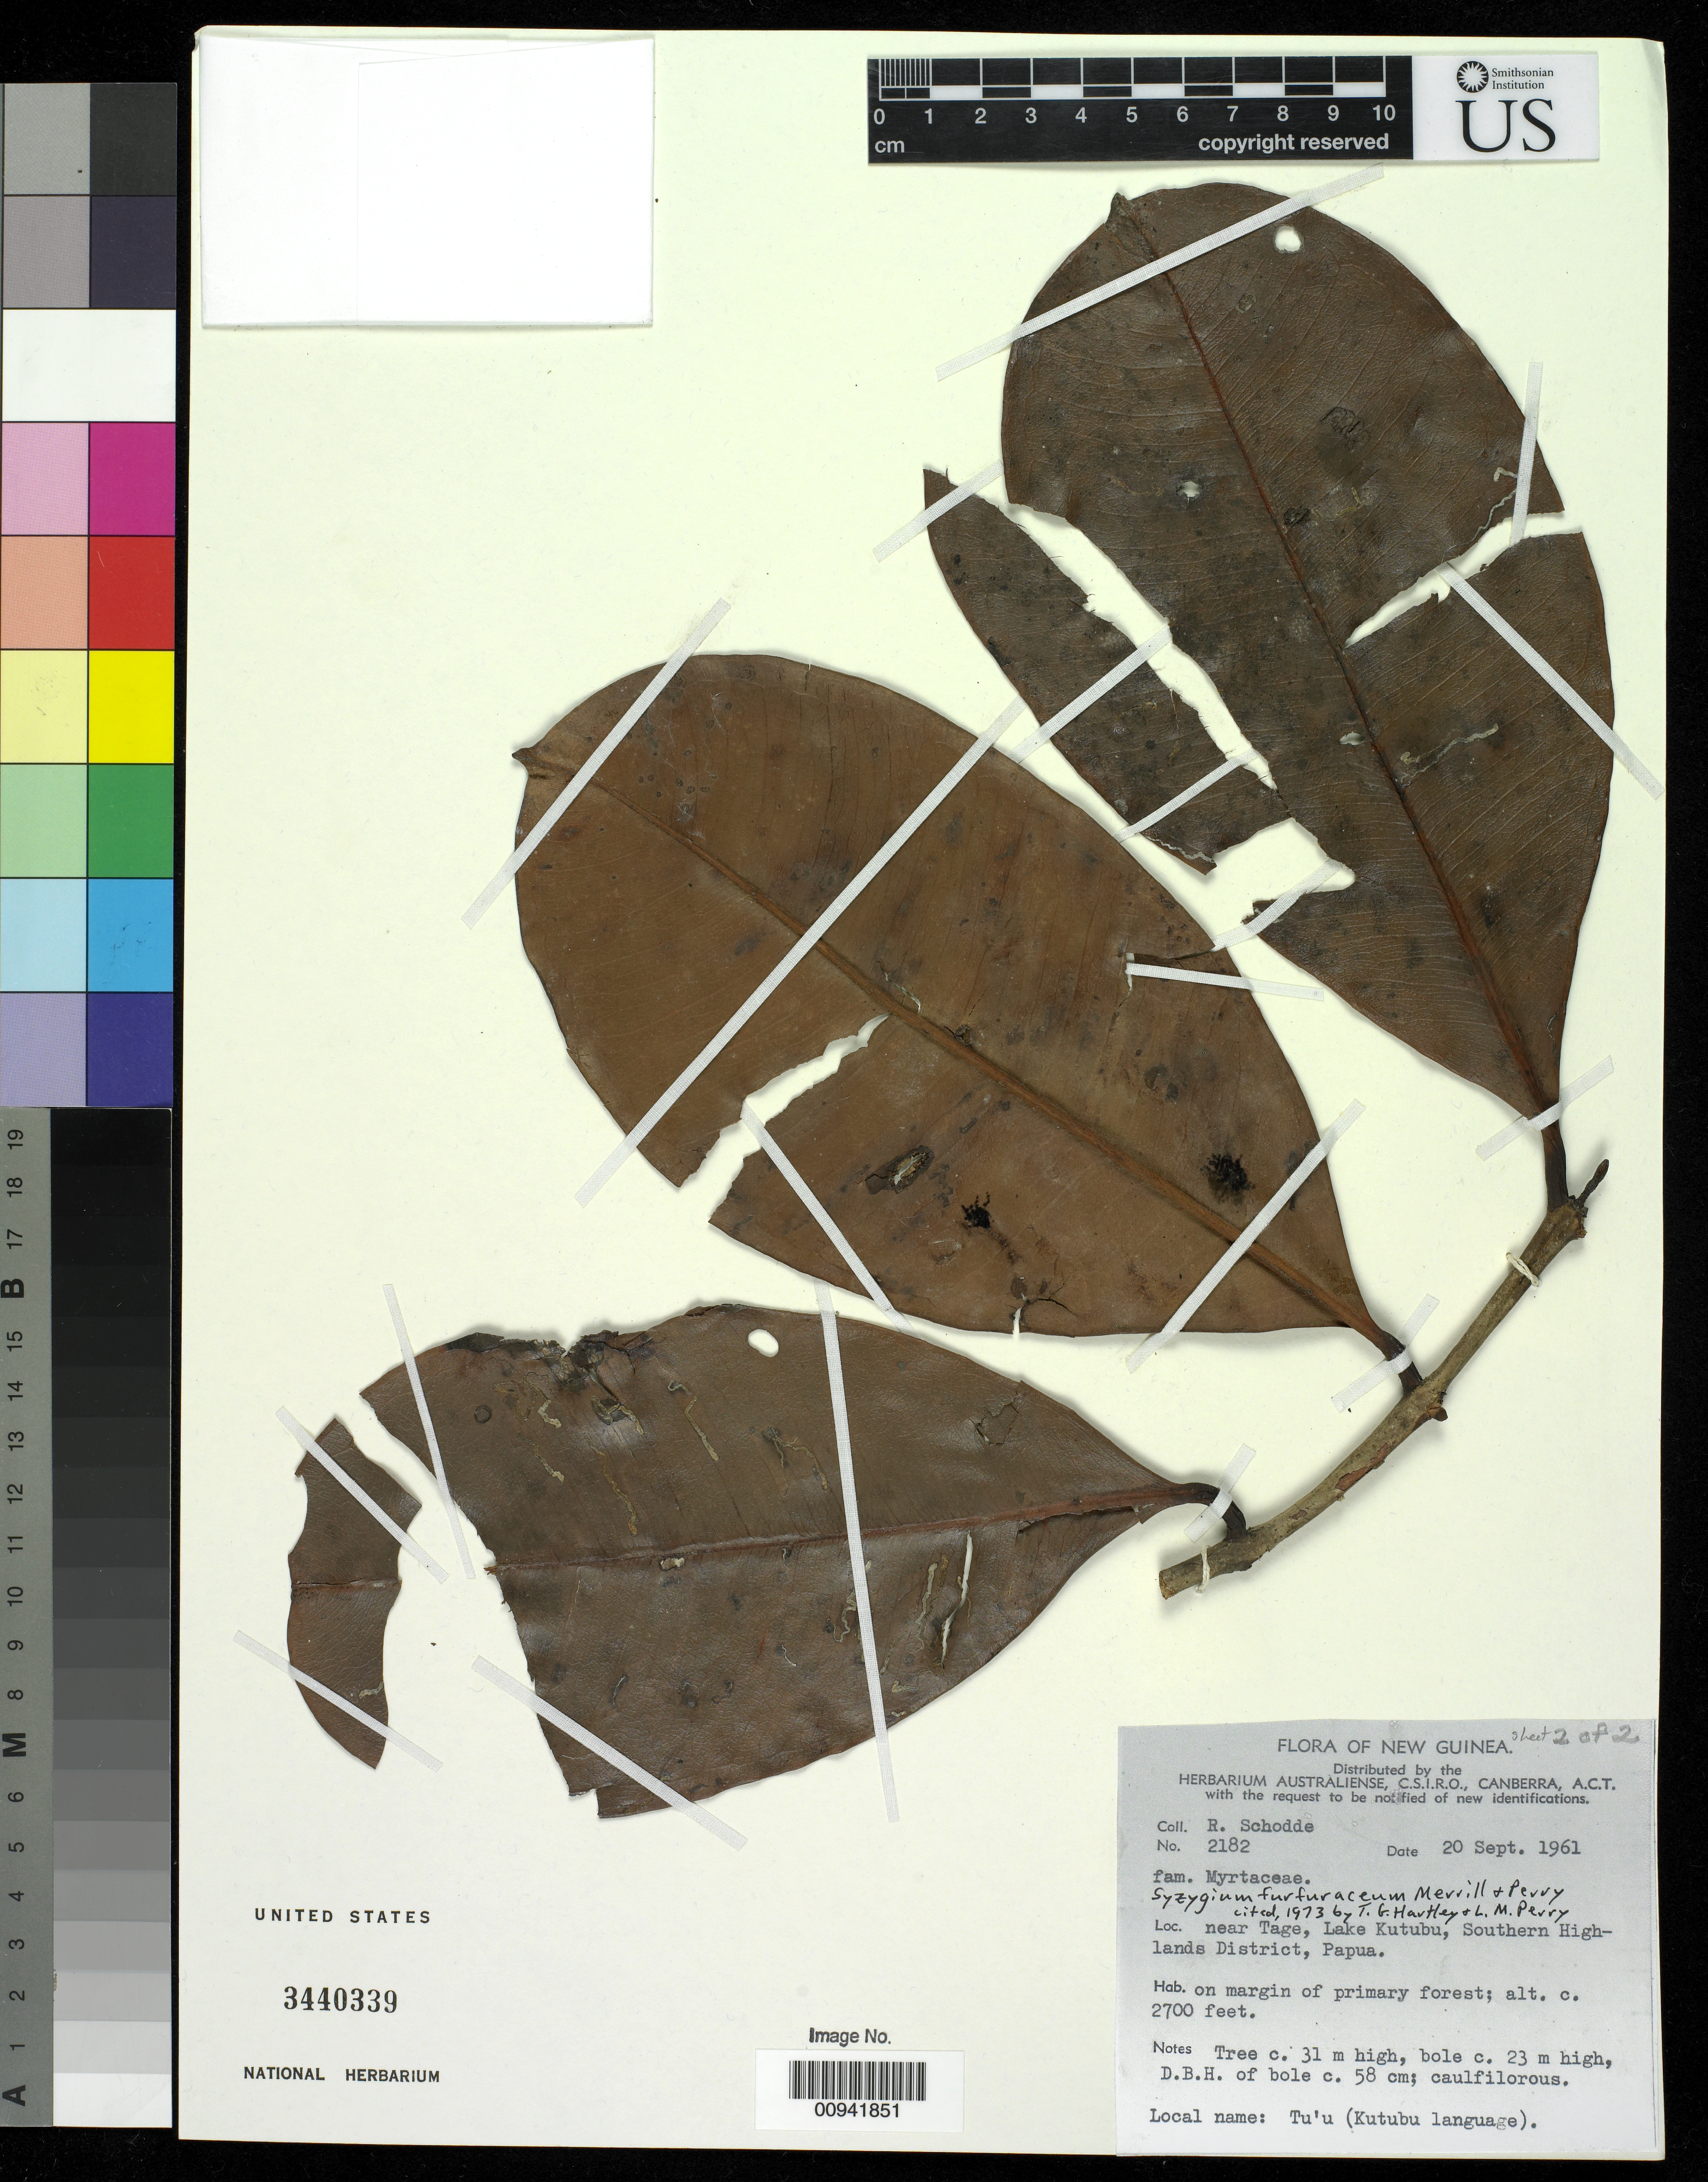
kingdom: Plantae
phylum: Tracheophyta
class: Magnoliopsida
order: Myrtales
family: Myrtaceae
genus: Syzygium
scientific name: Syzygium furfuraceum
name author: Merr. & L.M. Perry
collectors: R. Schodde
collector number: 2182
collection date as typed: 20 Sep 1961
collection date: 1961-09-20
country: Papua New Guinea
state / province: Southern Highlands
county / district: Lake Kutubu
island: New Guinea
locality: near Tage, Lake Kutubu, Southern Highlands District, Papua.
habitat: on margin of primary forest.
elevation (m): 823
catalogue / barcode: US 3440339